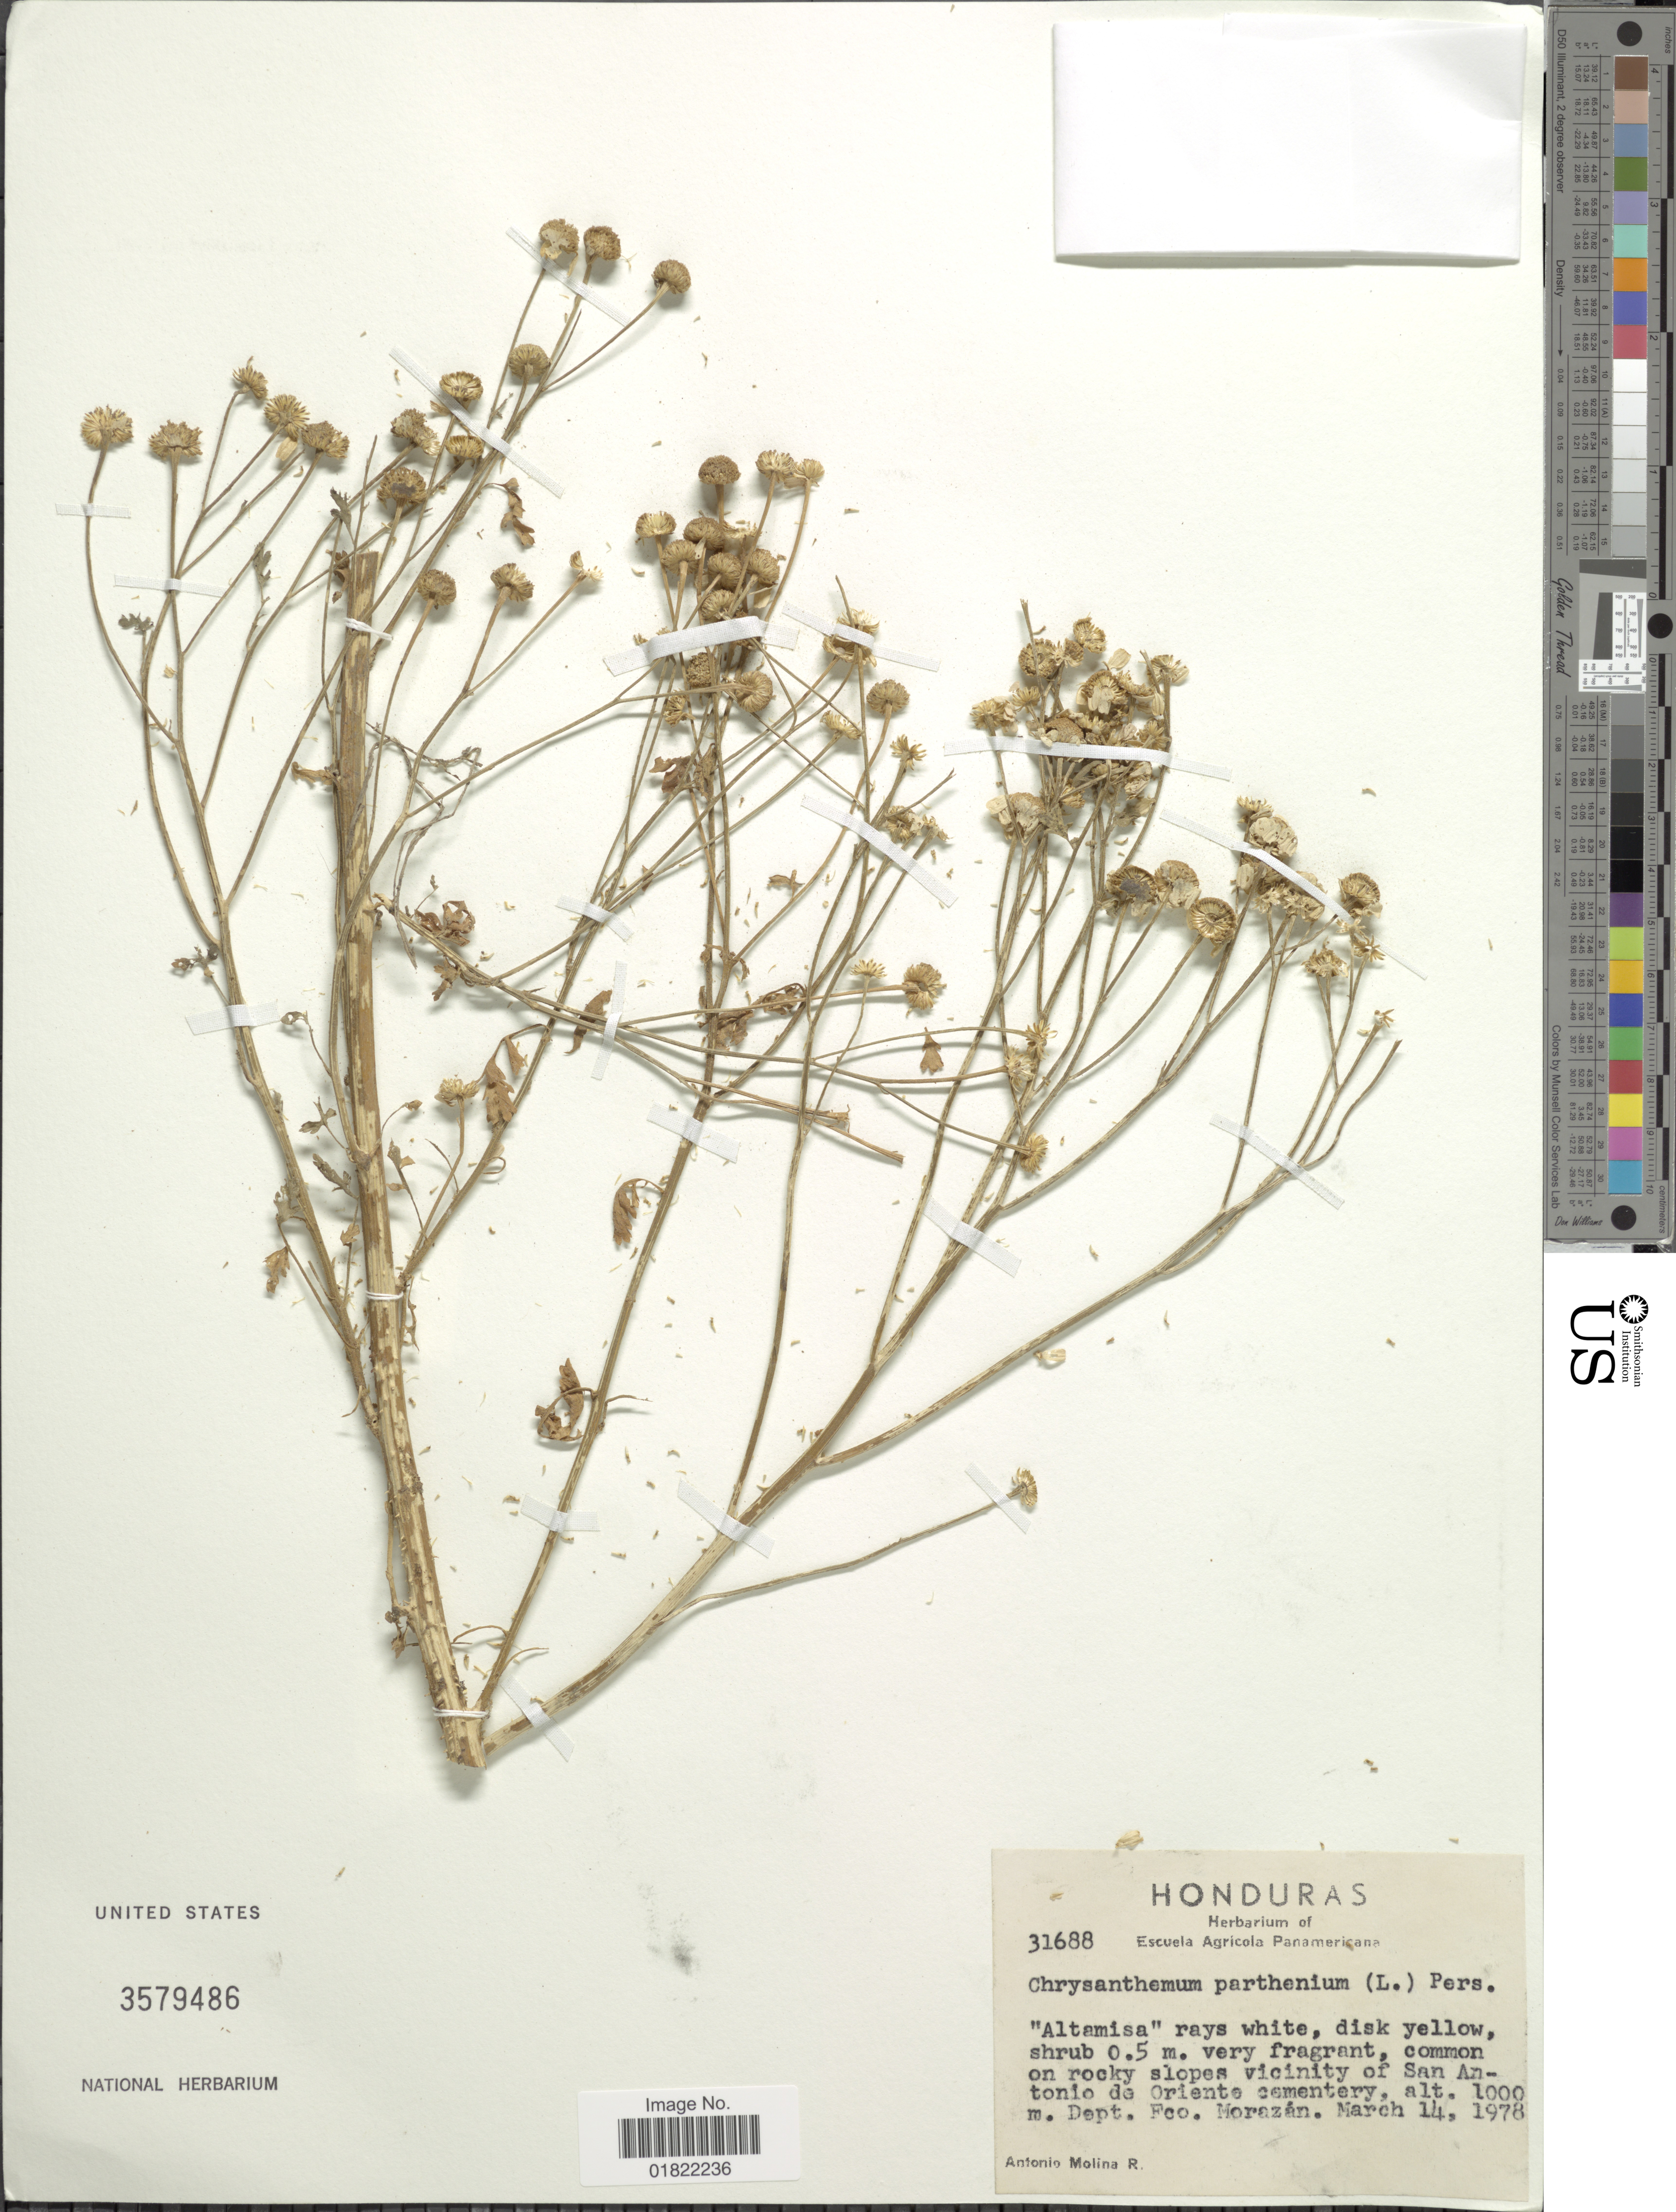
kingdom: Plantae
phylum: Tracheophyta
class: Magnoliopsida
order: Asterales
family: Asteraceae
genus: Chrysanthemum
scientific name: Chrysanthemum parthenium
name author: Pers.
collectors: A. Molina R.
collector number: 31688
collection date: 1978-03-14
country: Honduras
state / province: Fco. Morazán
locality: Common on rocky slopes vicinity of San Antonio de Oriente cemetery, Dept. Fco. Morazan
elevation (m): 1000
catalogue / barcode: US 3579486